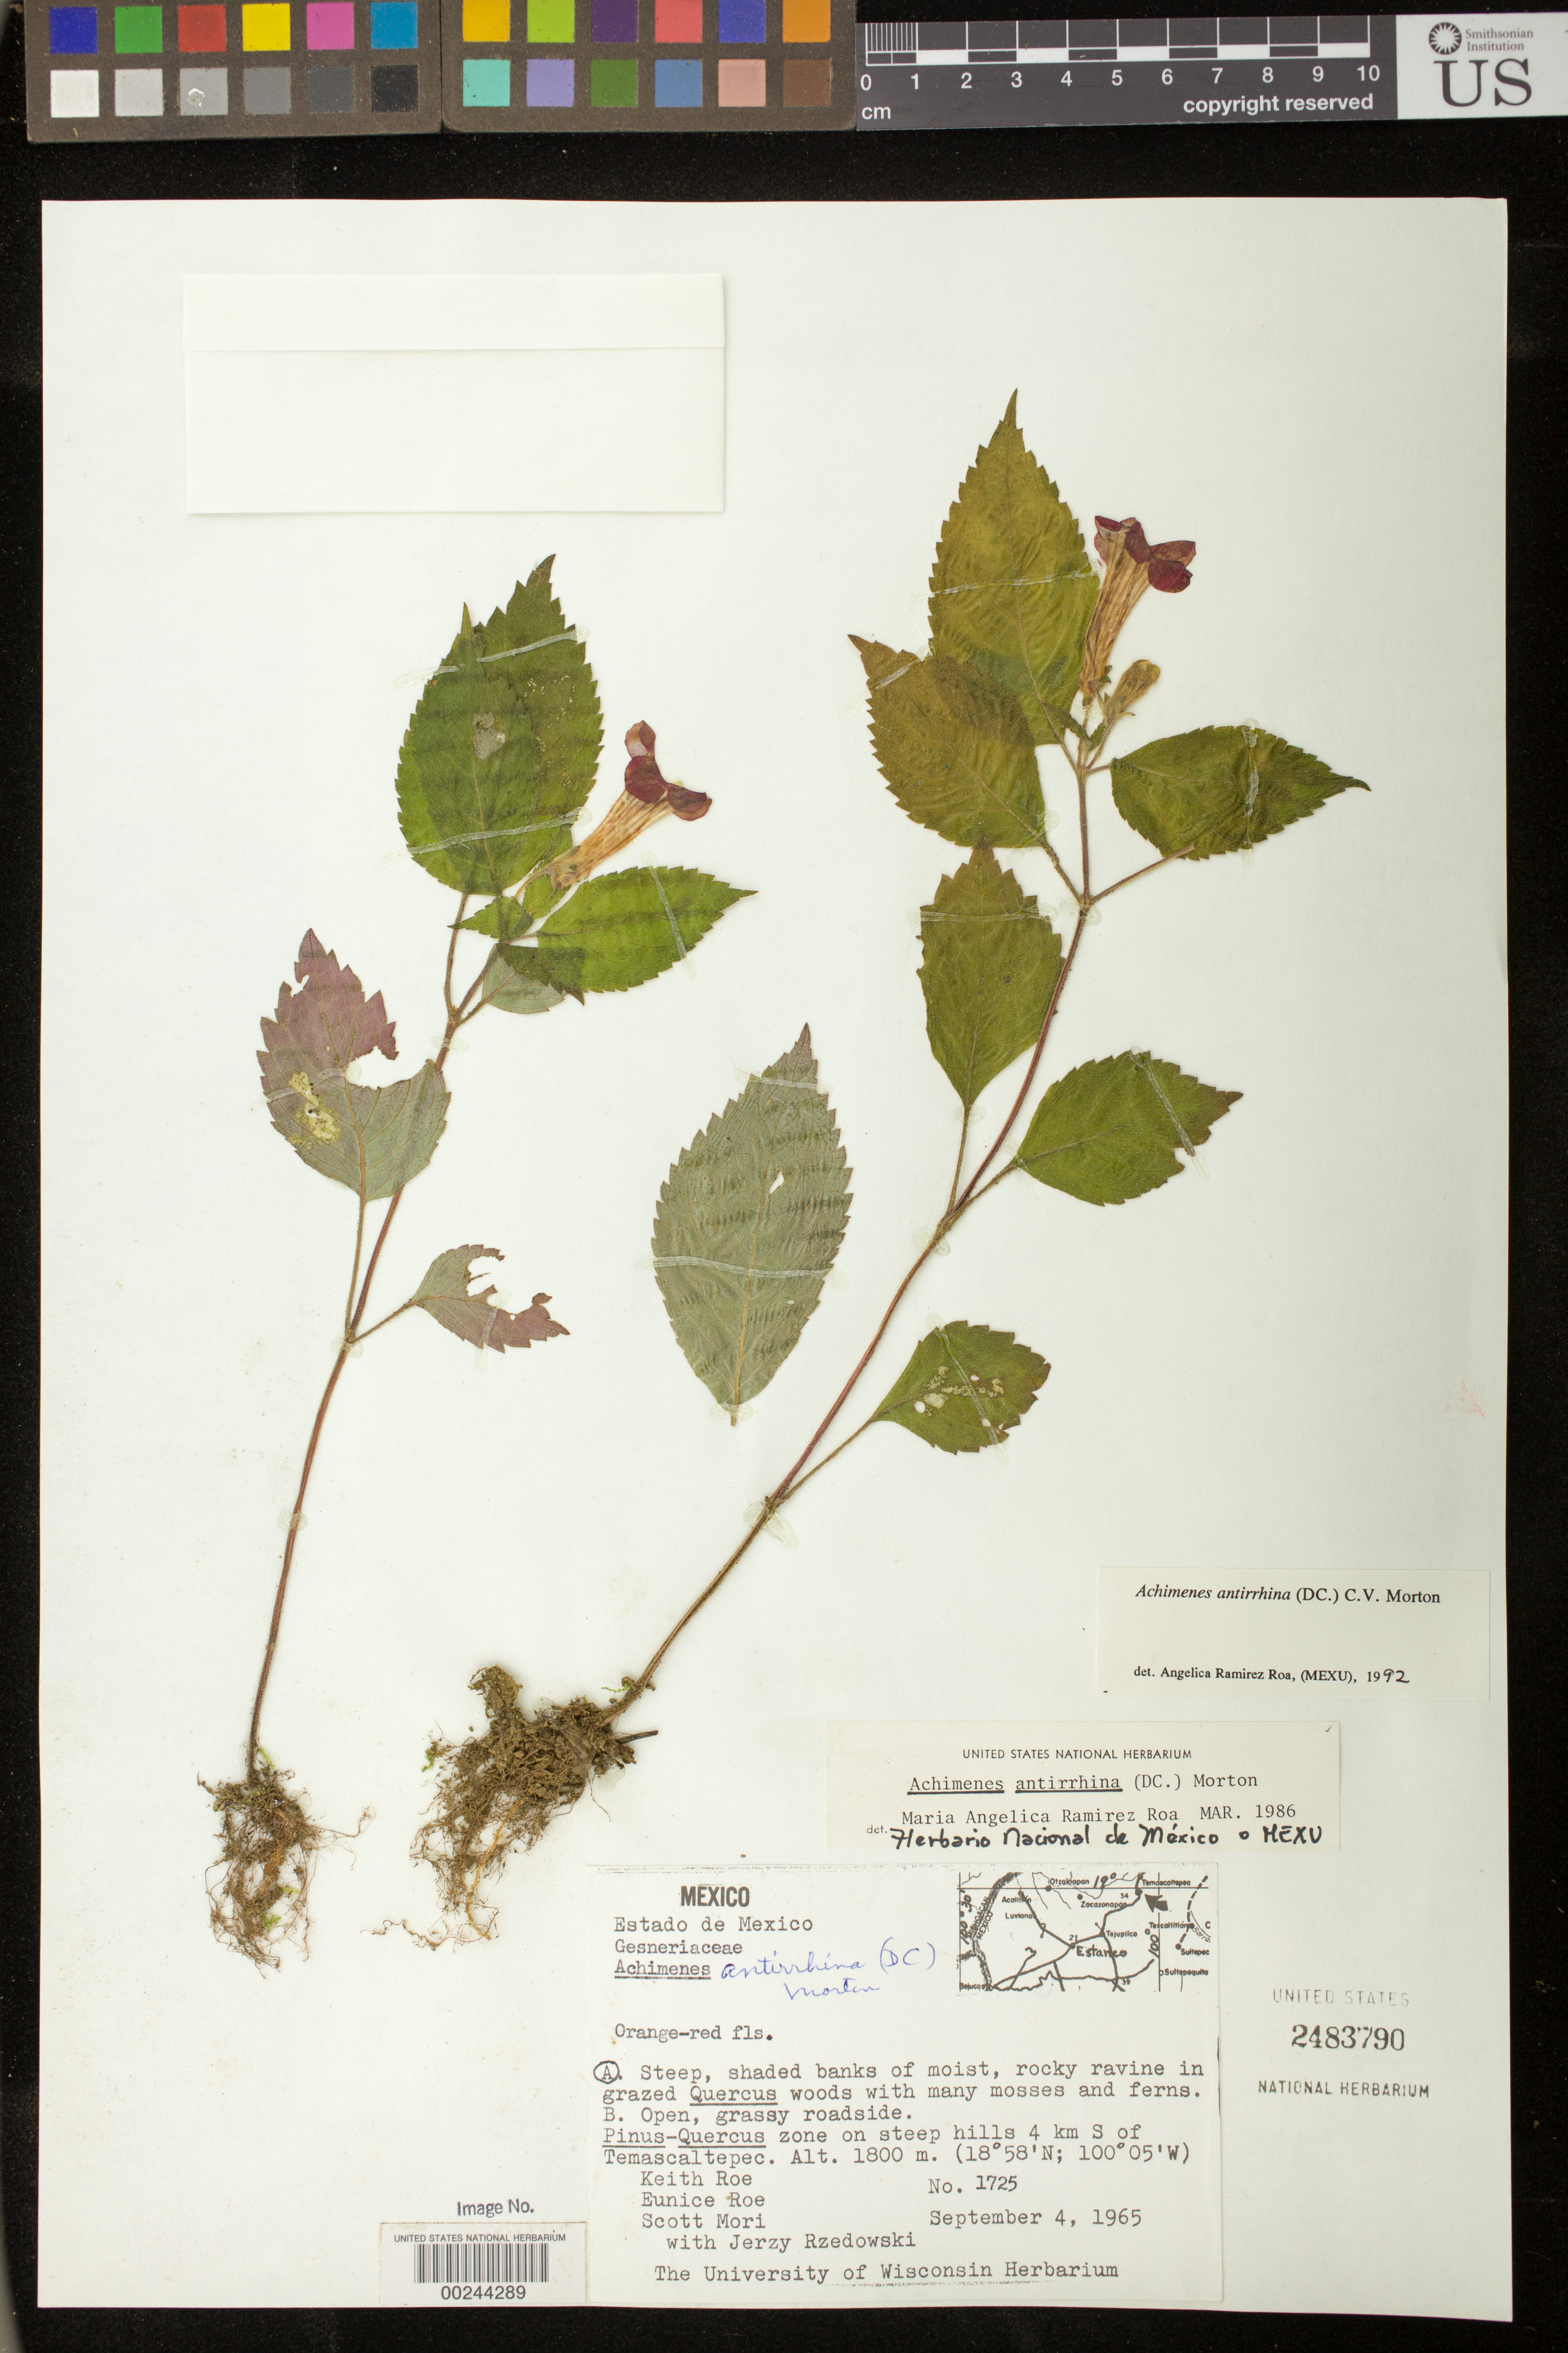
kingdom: Plantae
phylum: Tracheophyta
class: Magnoliopsida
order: Lamiales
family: Gesneriaceae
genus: Achimenes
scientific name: Achimenes antirrhina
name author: (DC.) C.V. Morton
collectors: K. Roe, E. Roe, S. Mori & J. Rzedowski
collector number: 1725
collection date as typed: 04 Sep 1965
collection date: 1965-09-04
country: Mexico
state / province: México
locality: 4 km S of Temascaltepec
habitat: Steep, shaded banks of moist, rocky ravine in grazed quercus woods with...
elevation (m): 1800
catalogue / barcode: US 2483790